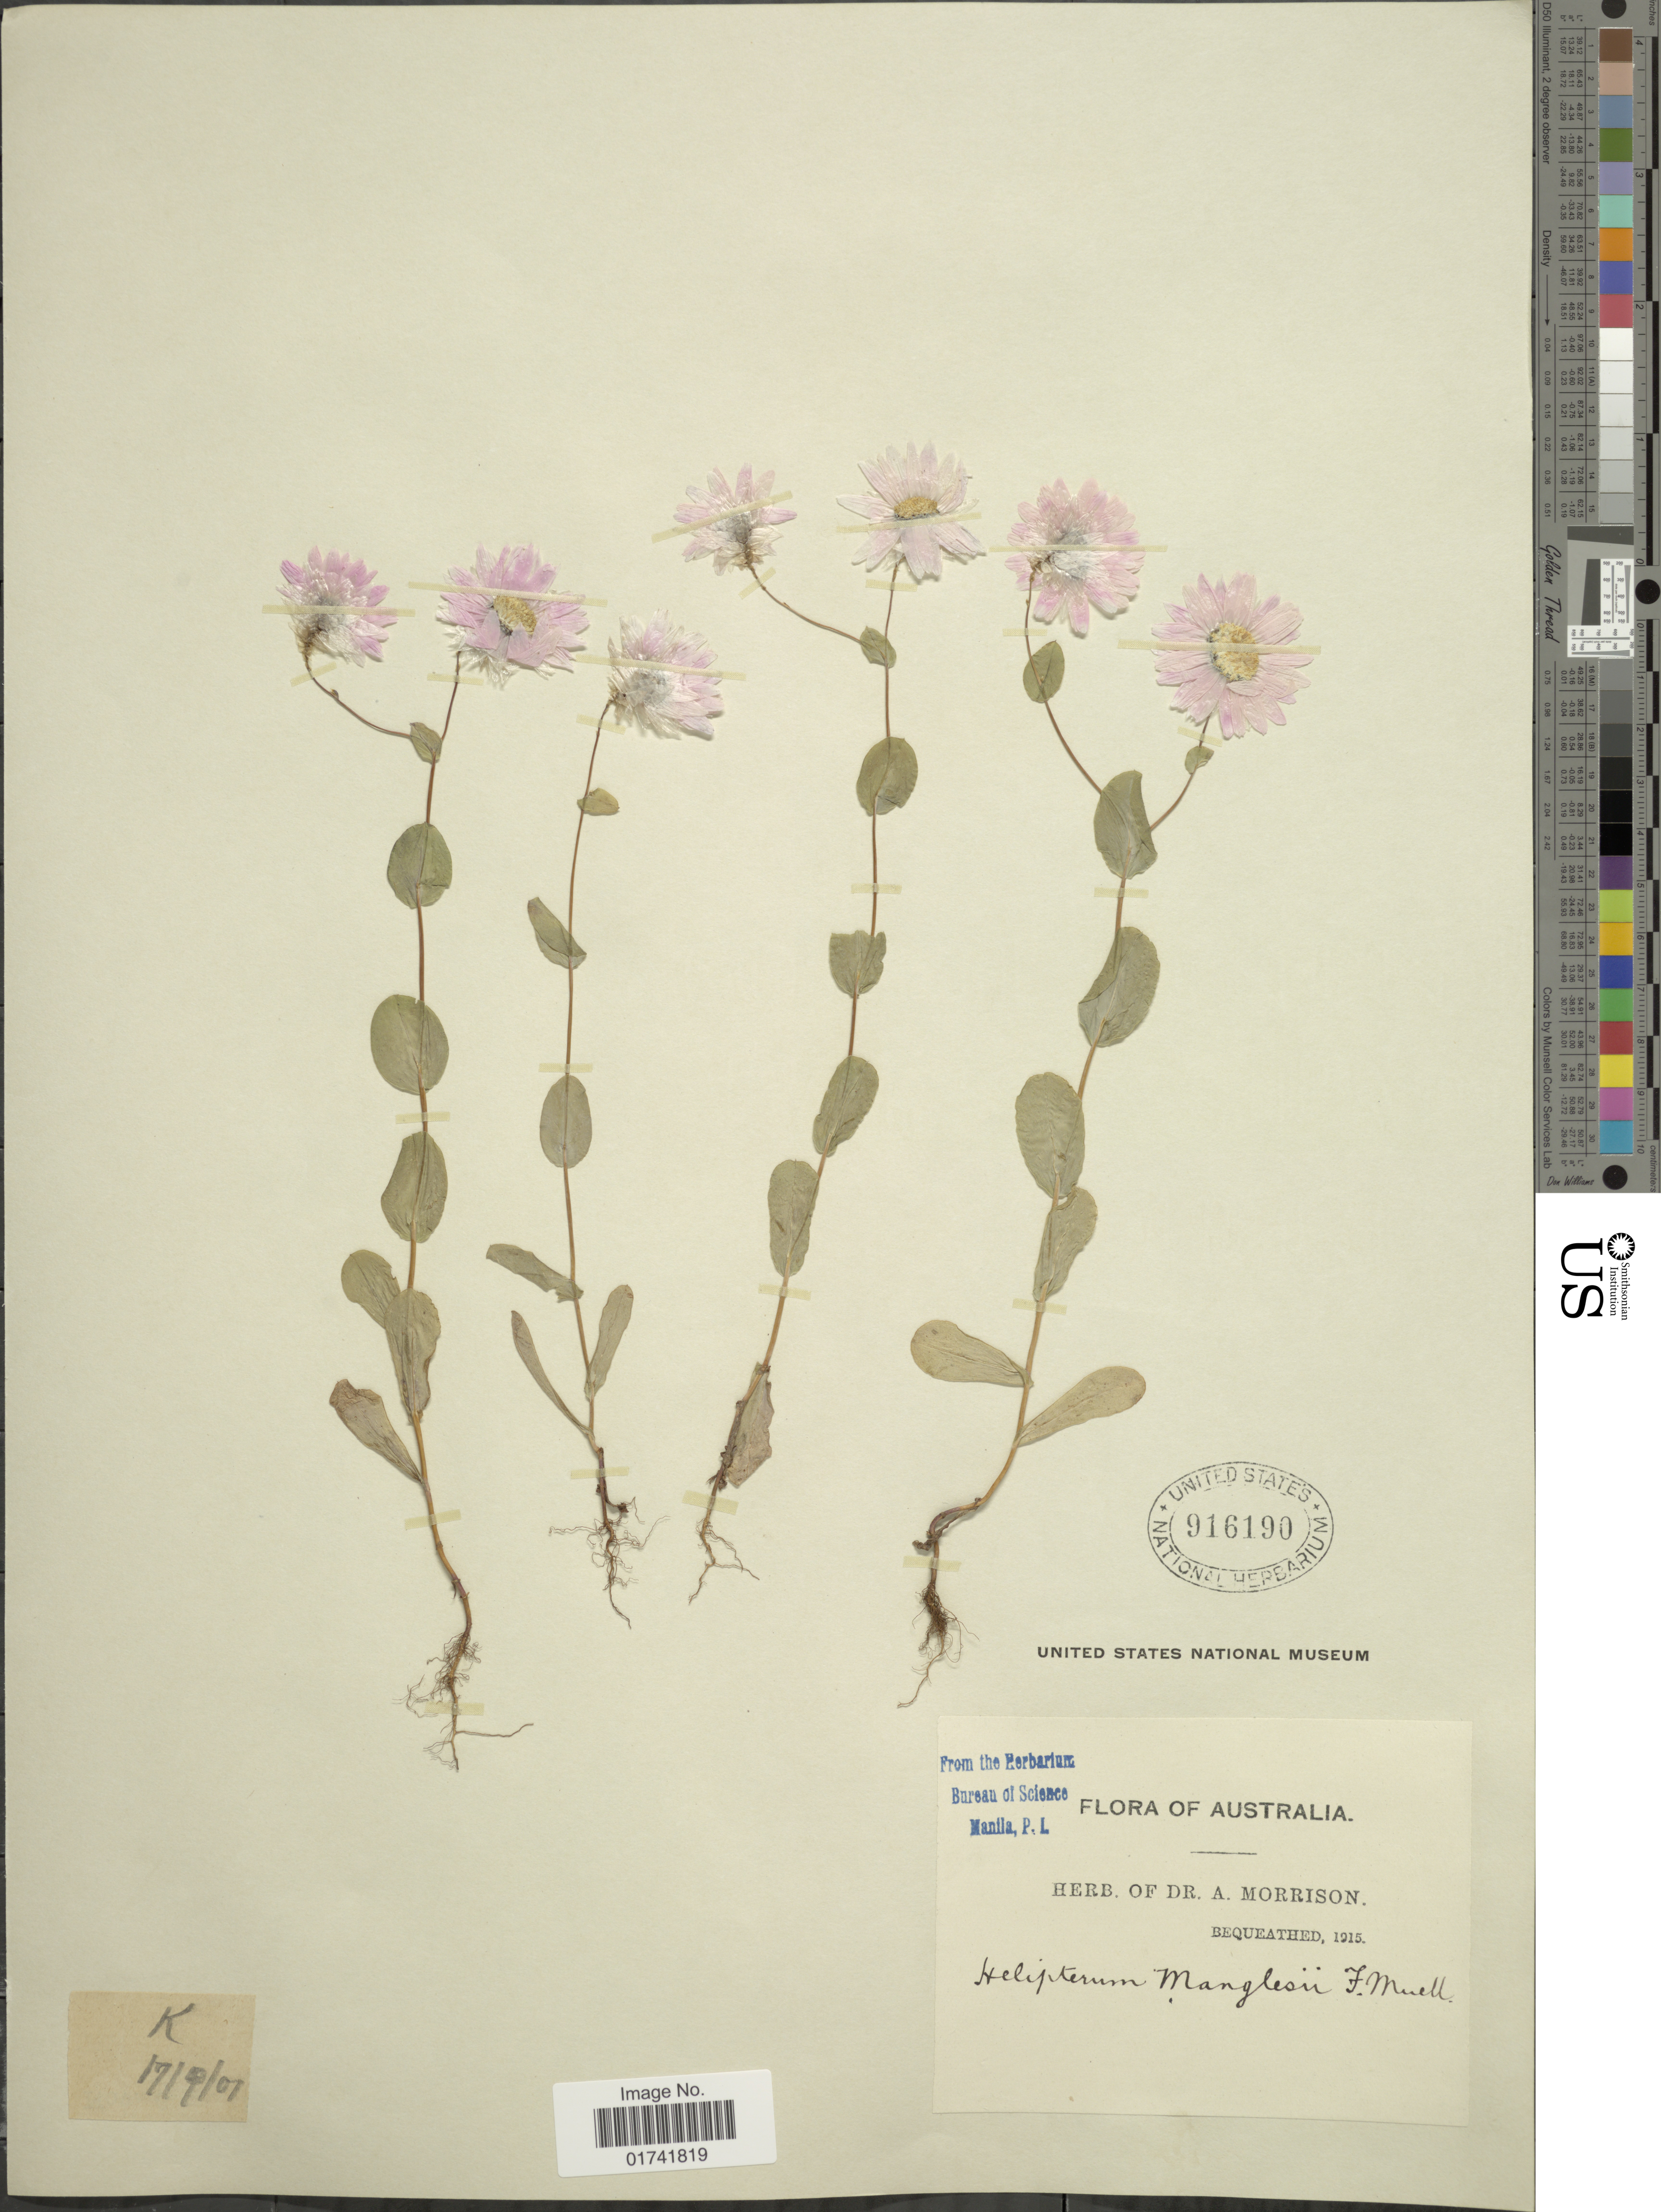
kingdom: Plantae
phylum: Tracheophyta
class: Magnoliopsida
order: Asterales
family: Asteraceae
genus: Rhodanthe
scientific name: Rhodanthe manglesii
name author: Lindl.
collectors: ex herb. Dr. A. Morrison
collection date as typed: Transcribed d/m/y: 17/9/1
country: Australia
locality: K.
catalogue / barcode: US 916190